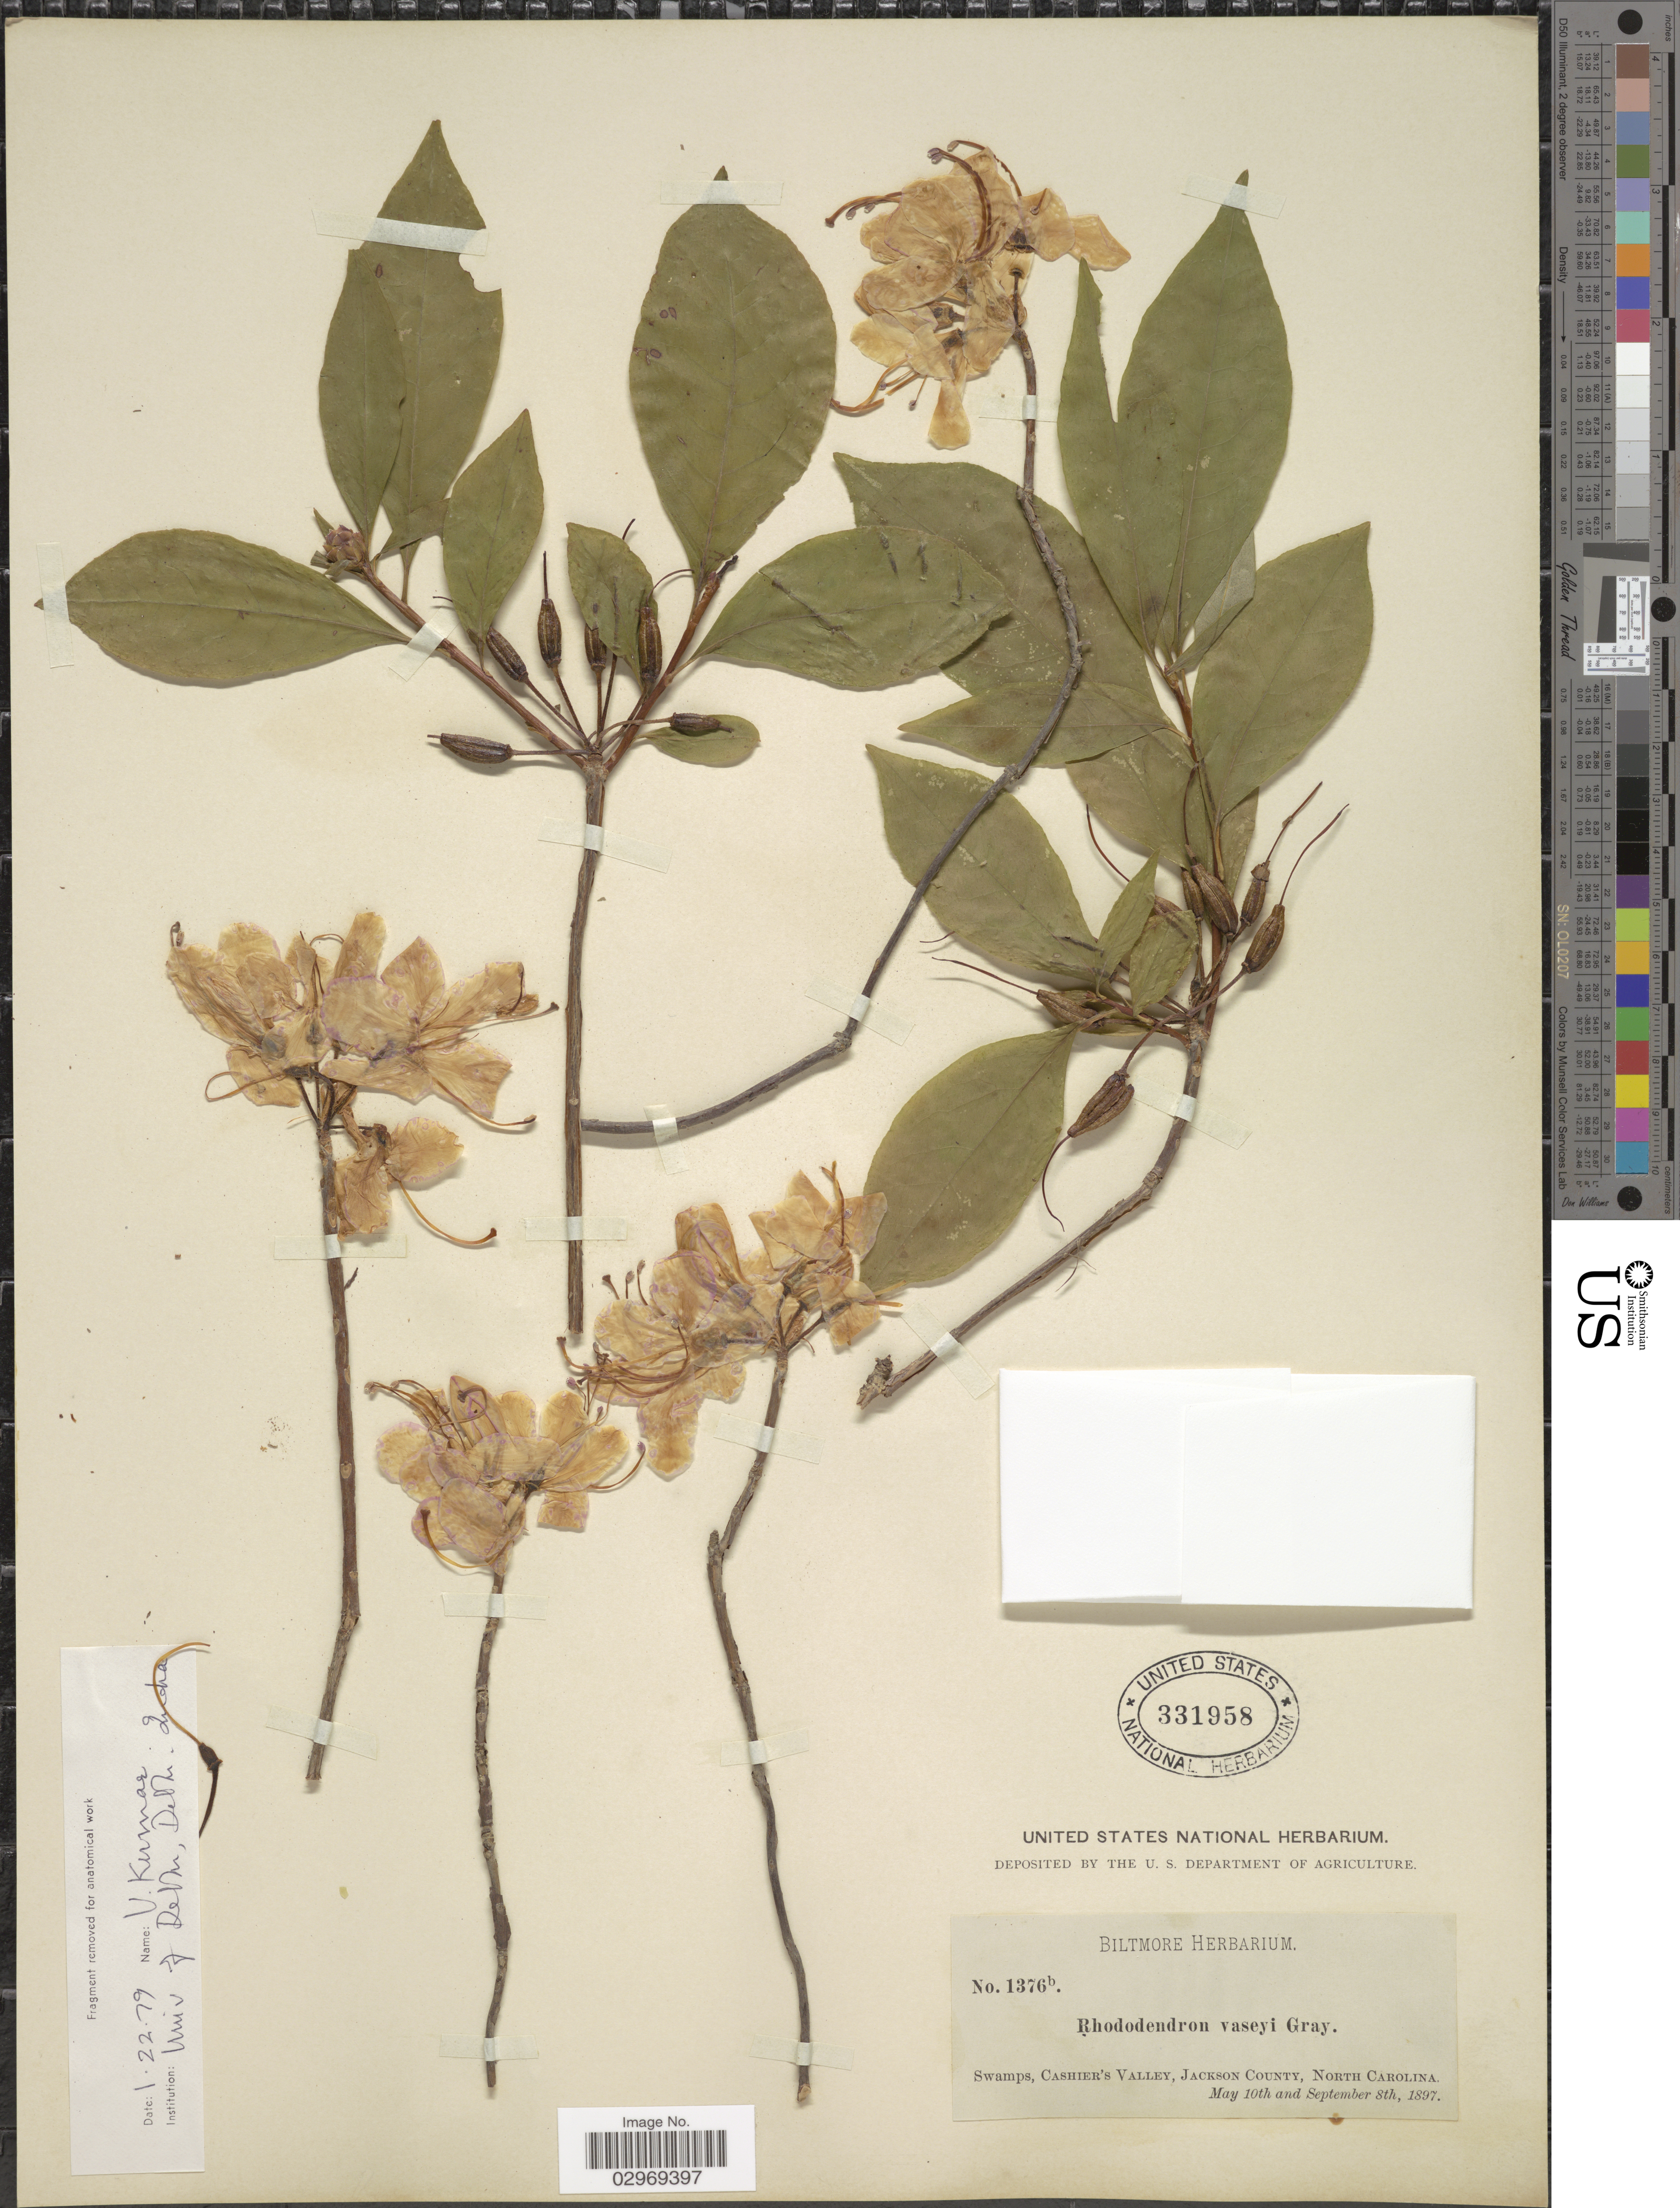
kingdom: Plantae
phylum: Tracheophyta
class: Magnoliopsida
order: Ericales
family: Ericaceae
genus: Rhododendron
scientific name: Rhododendron vaseyi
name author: A. Gray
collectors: ex herb. Biltmore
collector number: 1376b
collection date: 1897-05-10/1897-09-08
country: United States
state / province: North Carolina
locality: Swamps, Cashier's Valley, Jackson County.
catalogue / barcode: US 331958